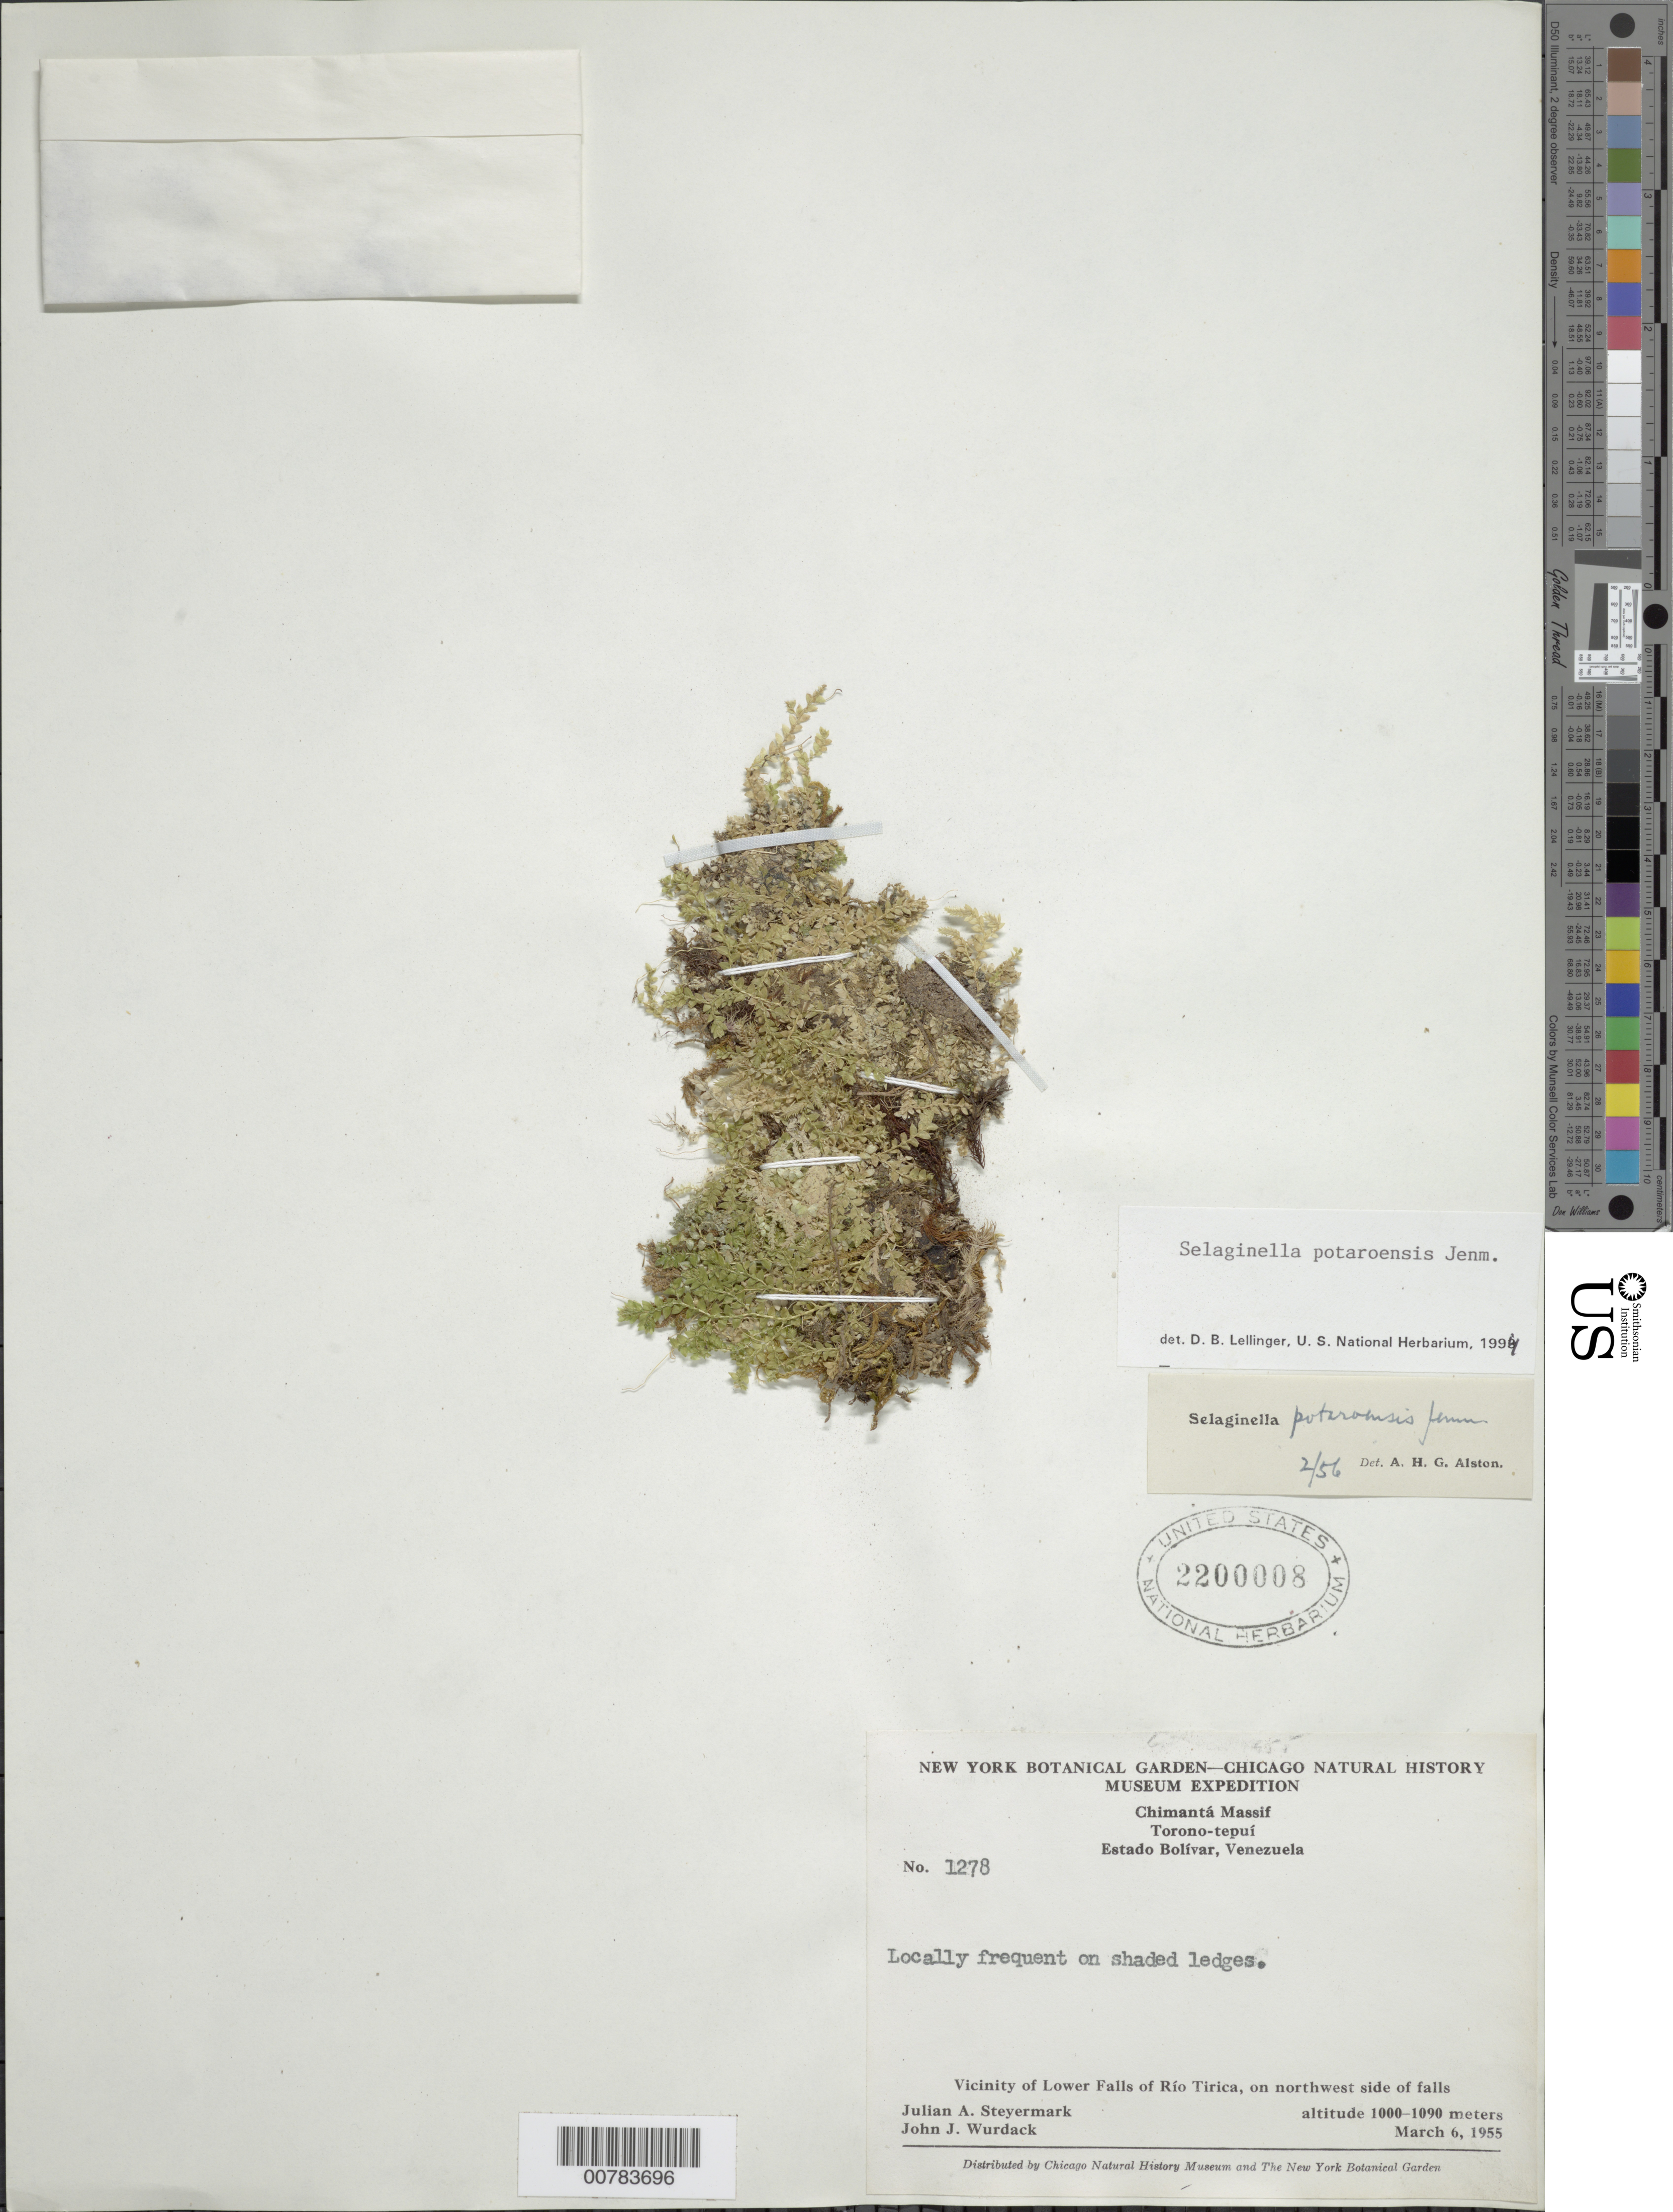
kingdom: Plantae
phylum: Tracheophyta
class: Lycopodiopsida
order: Selaginellales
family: Selaginellaceae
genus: Selaginella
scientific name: Selaginella potaroensis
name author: Jenman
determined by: Lellinger, David B., (BOT), Smithsonian Institution - National Museum of Natural History (UNITED STATES)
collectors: J. Steyermark & J. J. Wurdack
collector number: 55 1278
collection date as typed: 6-Mar-55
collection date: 1955-03-06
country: Venezuela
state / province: Bolívar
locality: Chimantá Massif, Torono-tepuí, vicinity of Lower Falls of Río Tirica, on NW side of falls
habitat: Shaded ledges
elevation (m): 1000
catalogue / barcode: US 2200008